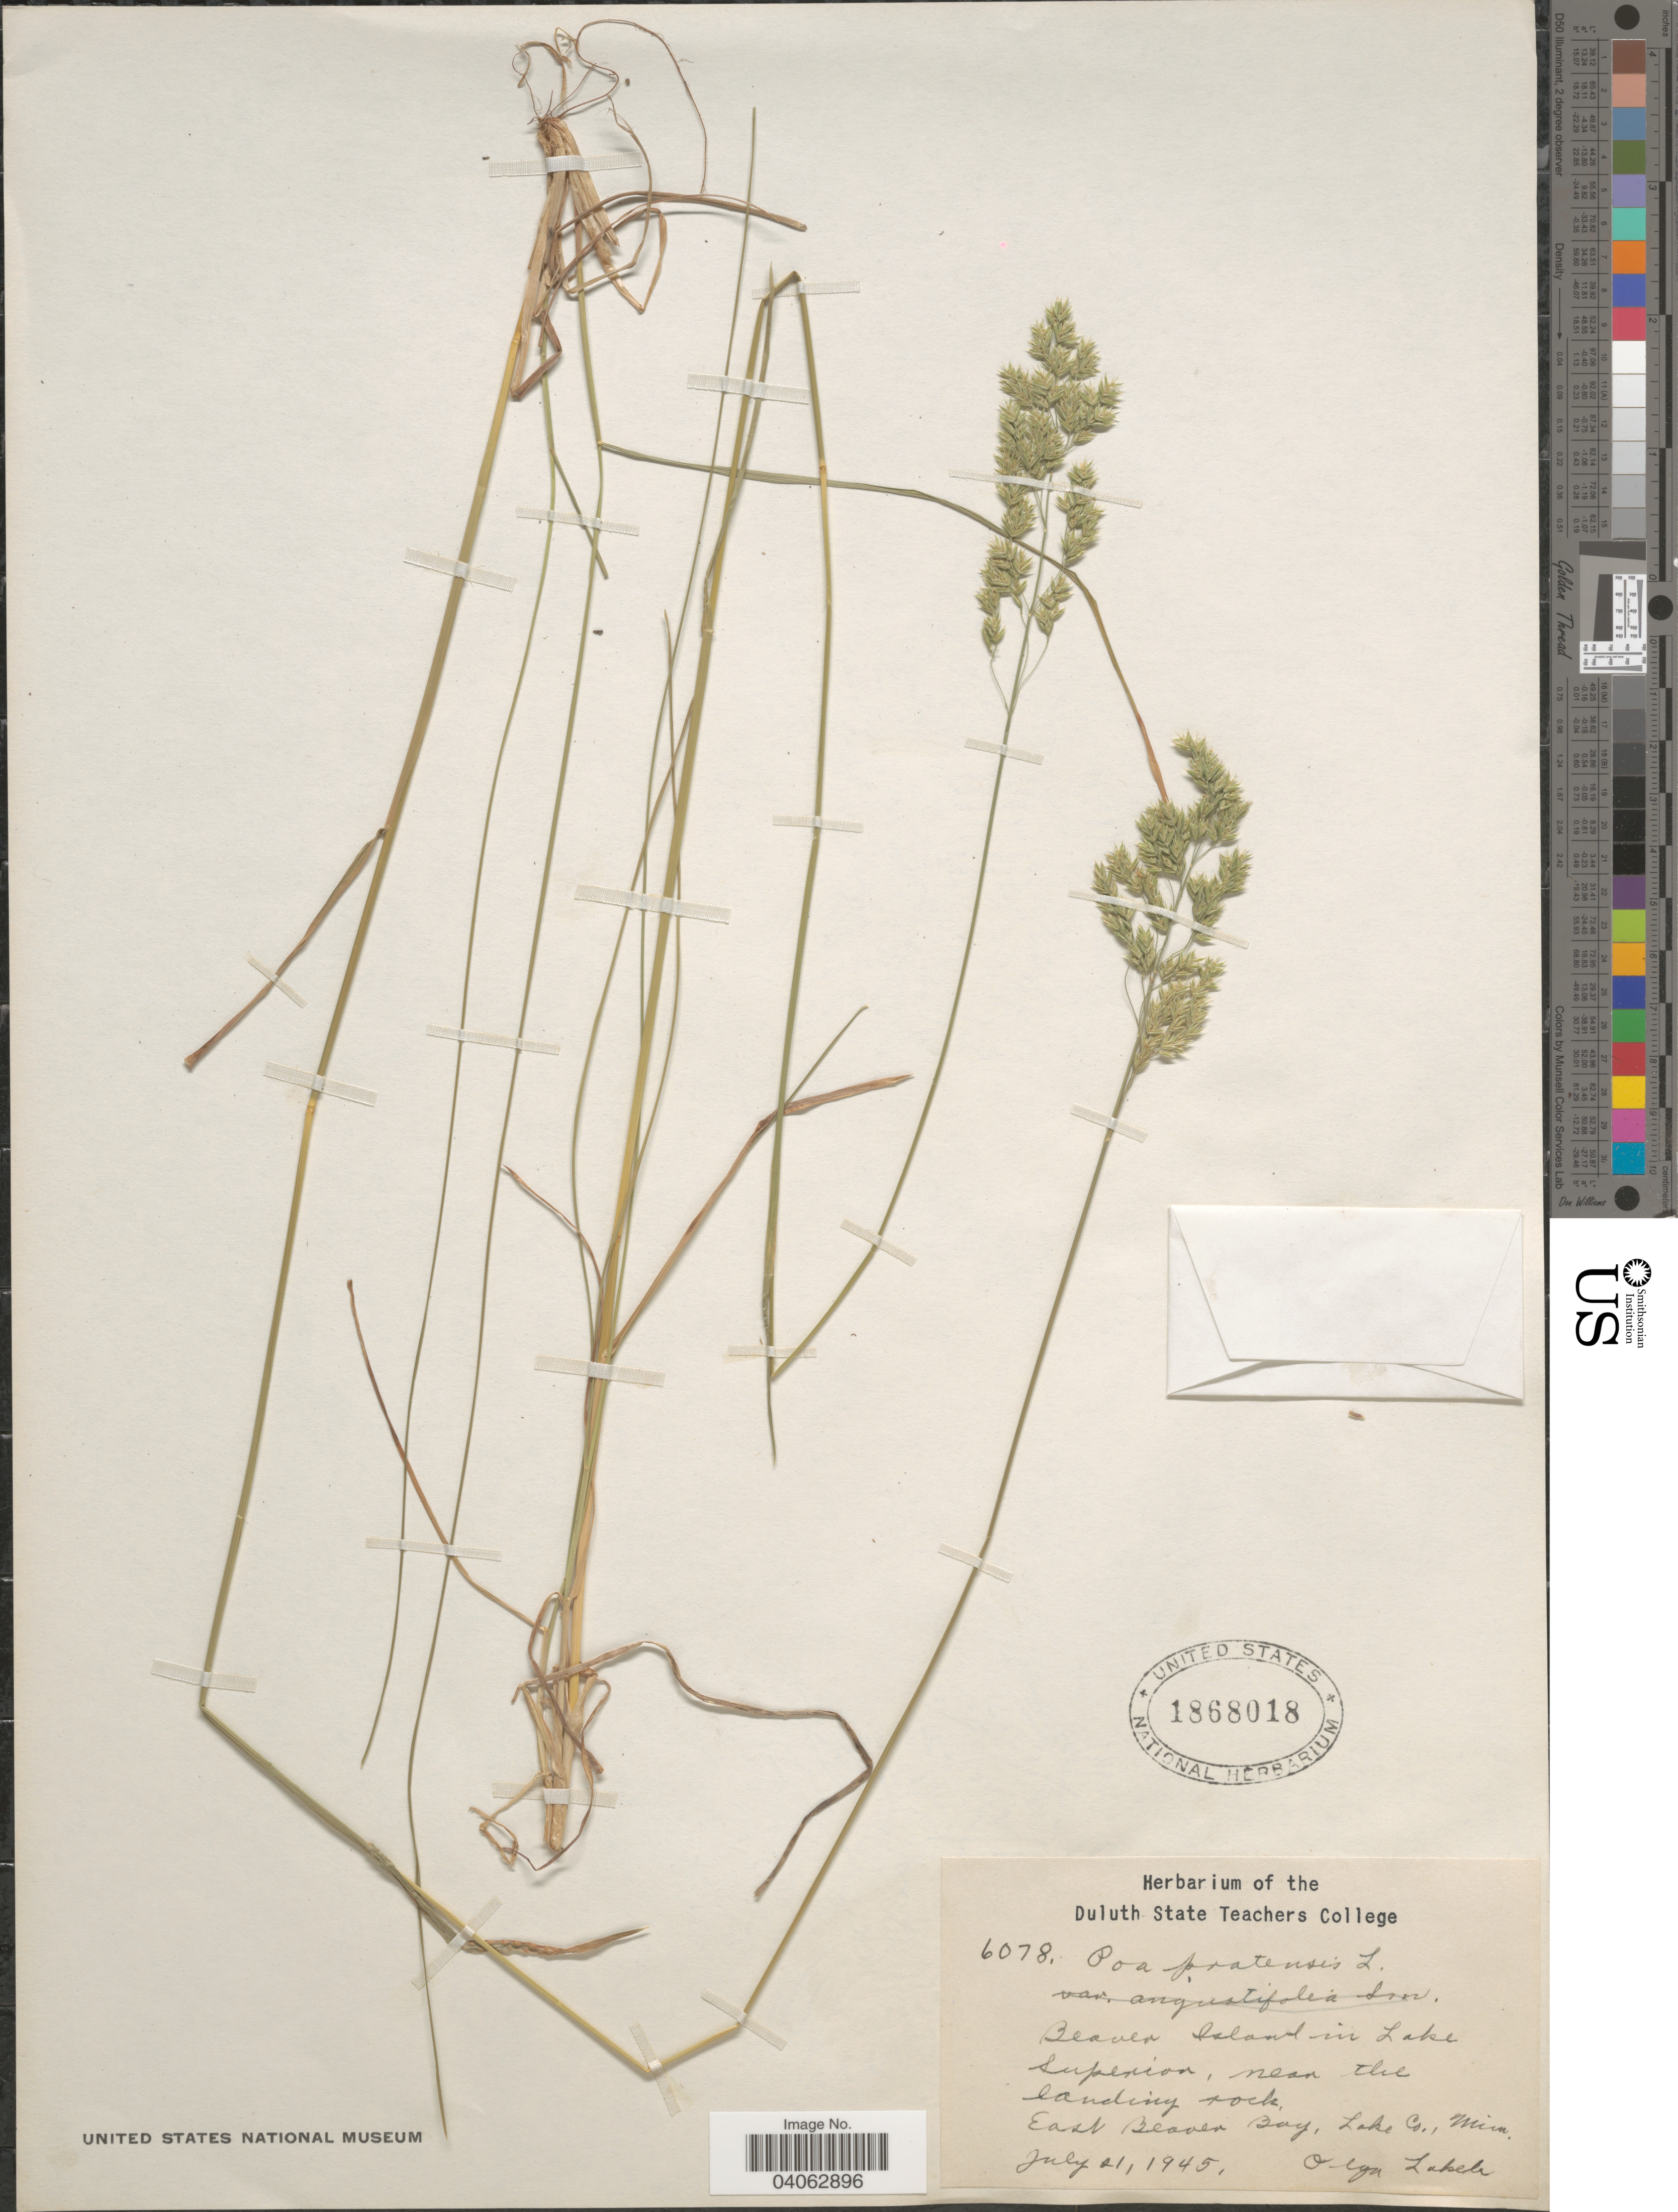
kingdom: Plantae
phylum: Tracheophyta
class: Liliopsida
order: Poales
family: Poaceae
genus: Poa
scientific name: Poa pratensis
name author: L.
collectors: O. K. Lakela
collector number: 6078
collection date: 1945-07-21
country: United States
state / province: Minnesota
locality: Beaver Island in Lake Superior, near the landing rock, East Beaver Bay, Lake Co.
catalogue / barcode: US 1868018